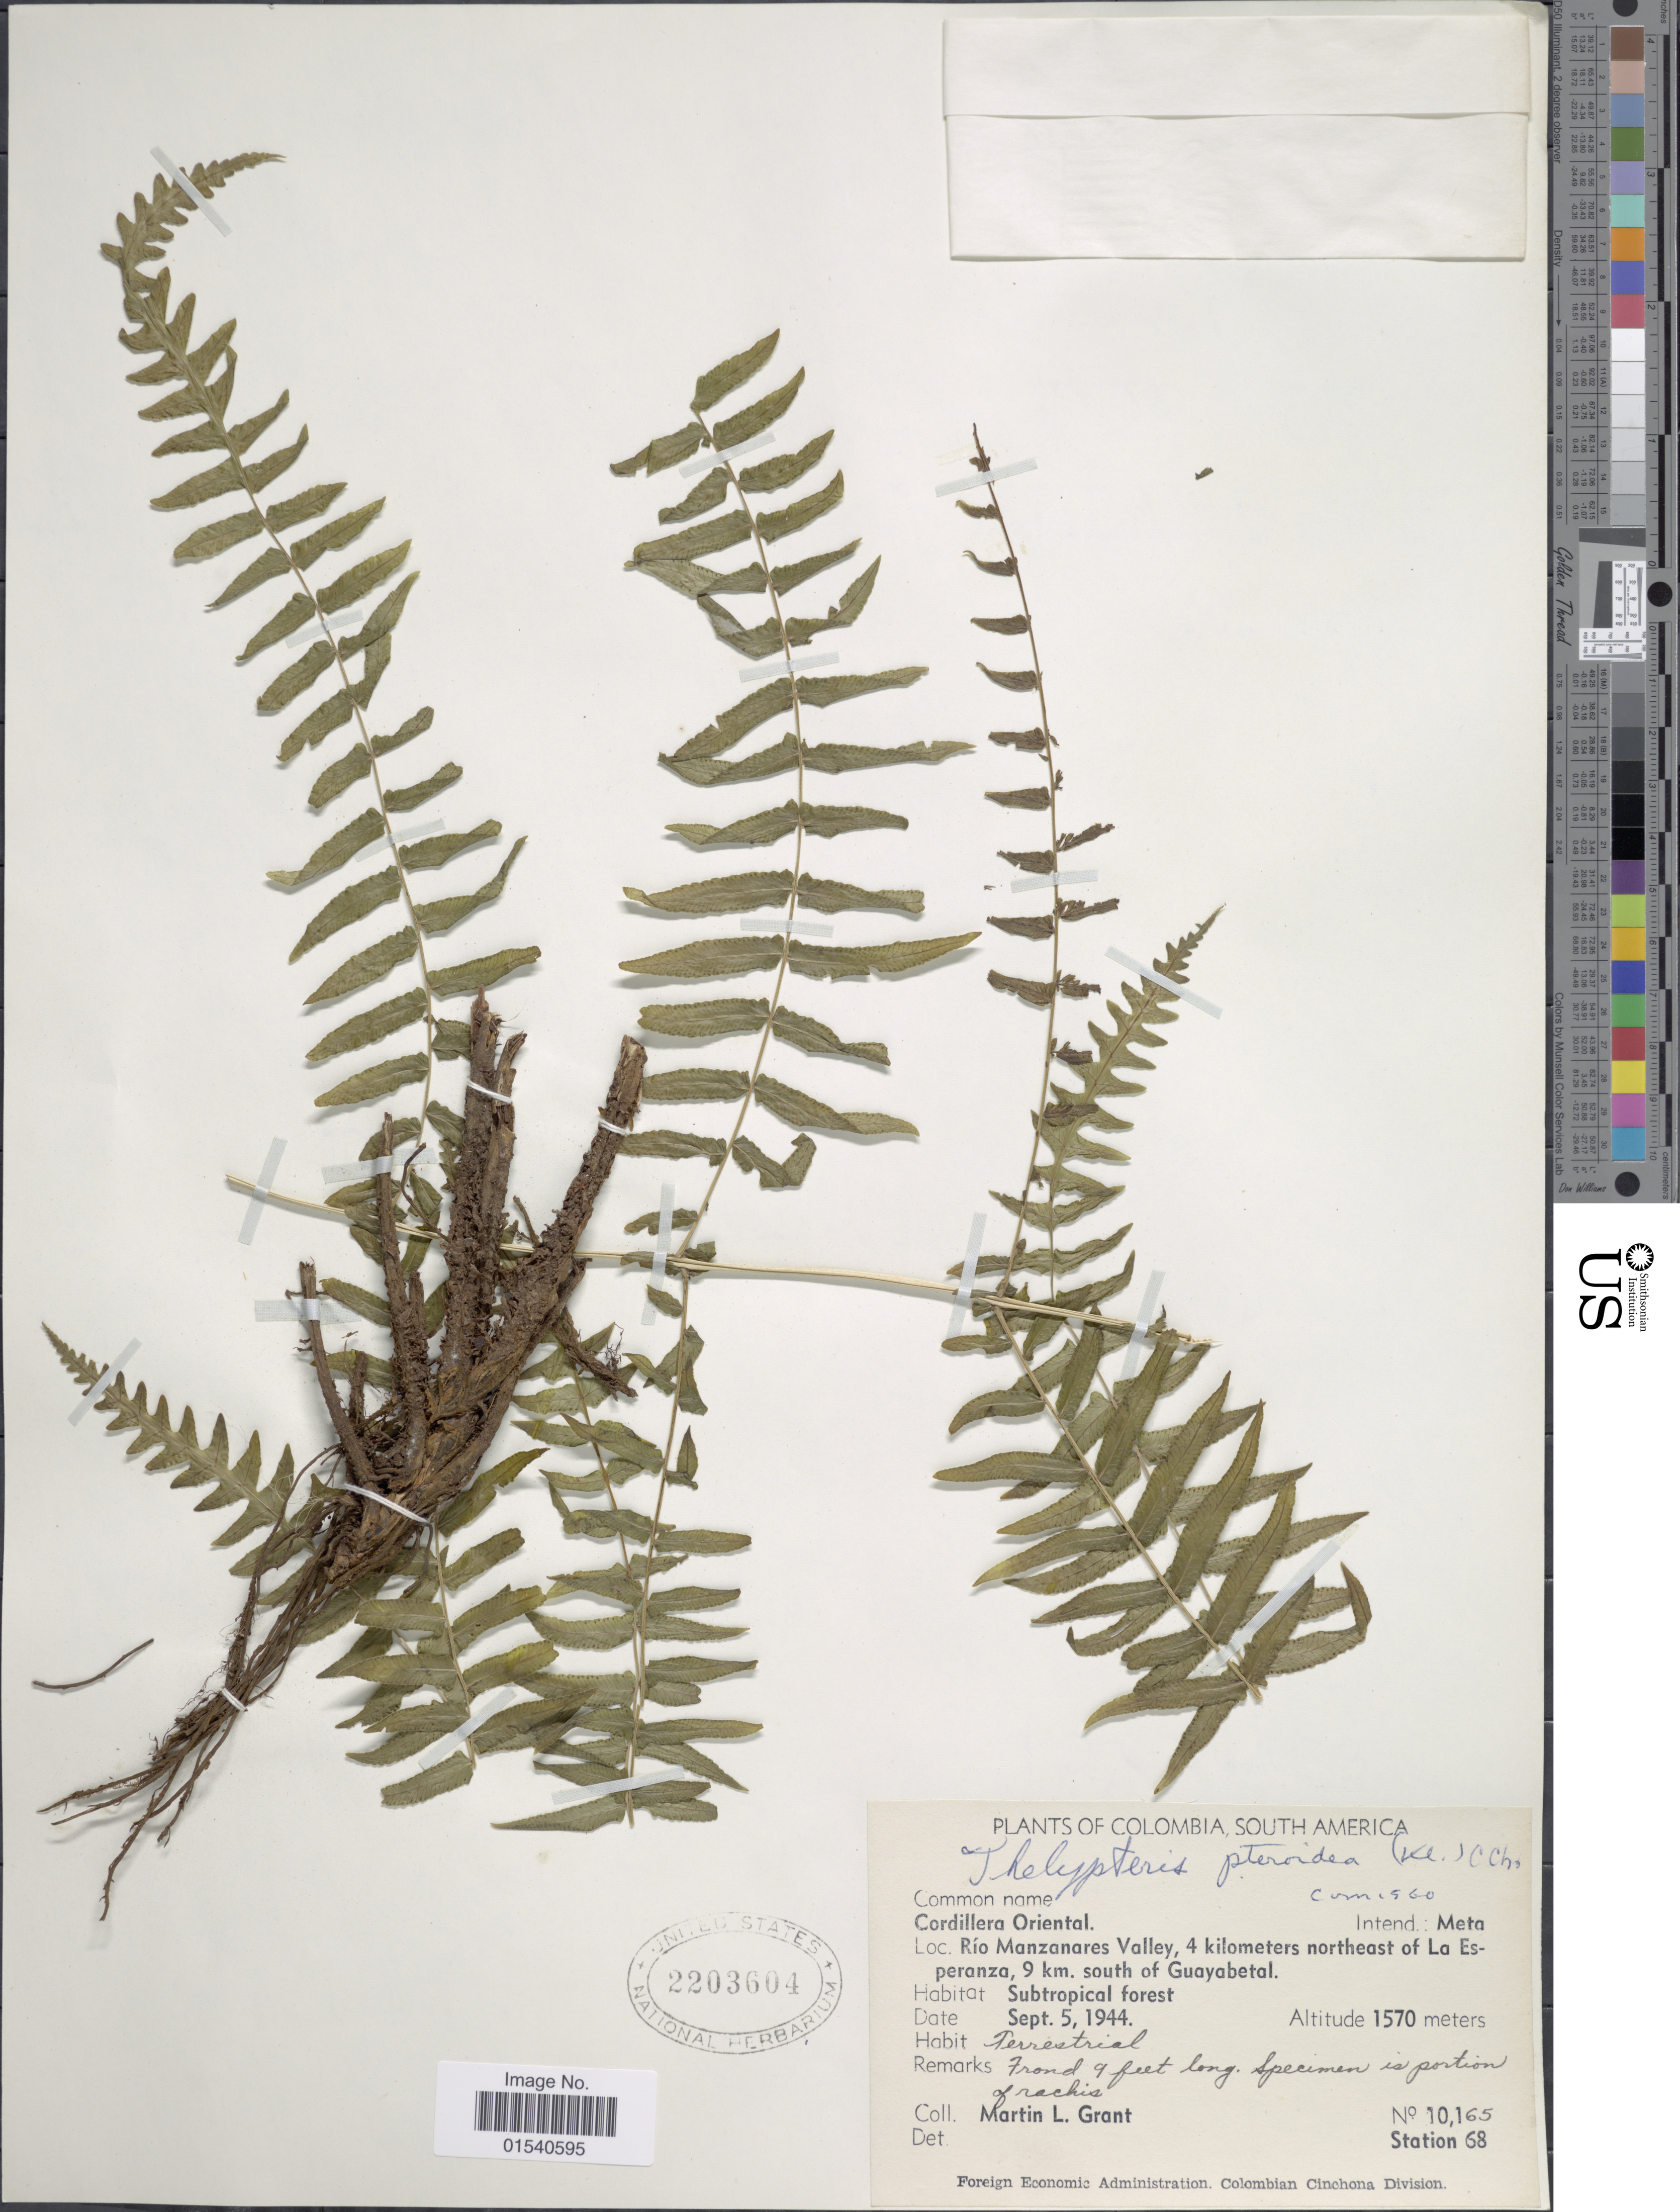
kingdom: Plantae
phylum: Tracheophyta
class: Polypodiopsida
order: Polypodiales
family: Thelypteridaceae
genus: Amauropelta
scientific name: Amauropelta pteroidea (Klotzsch) comb. nov., ined 2015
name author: (Klotzsch)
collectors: M. L. Grant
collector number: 10165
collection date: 1944-09-05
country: Colombia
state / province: Meta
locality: Cordillera Oriental, Intend: Meta, Río Manzanares Valley, 4 kilometers northeast of La Esperanza, 9 km. south of Guayabetal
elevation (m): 1570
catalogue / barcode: US 2203604